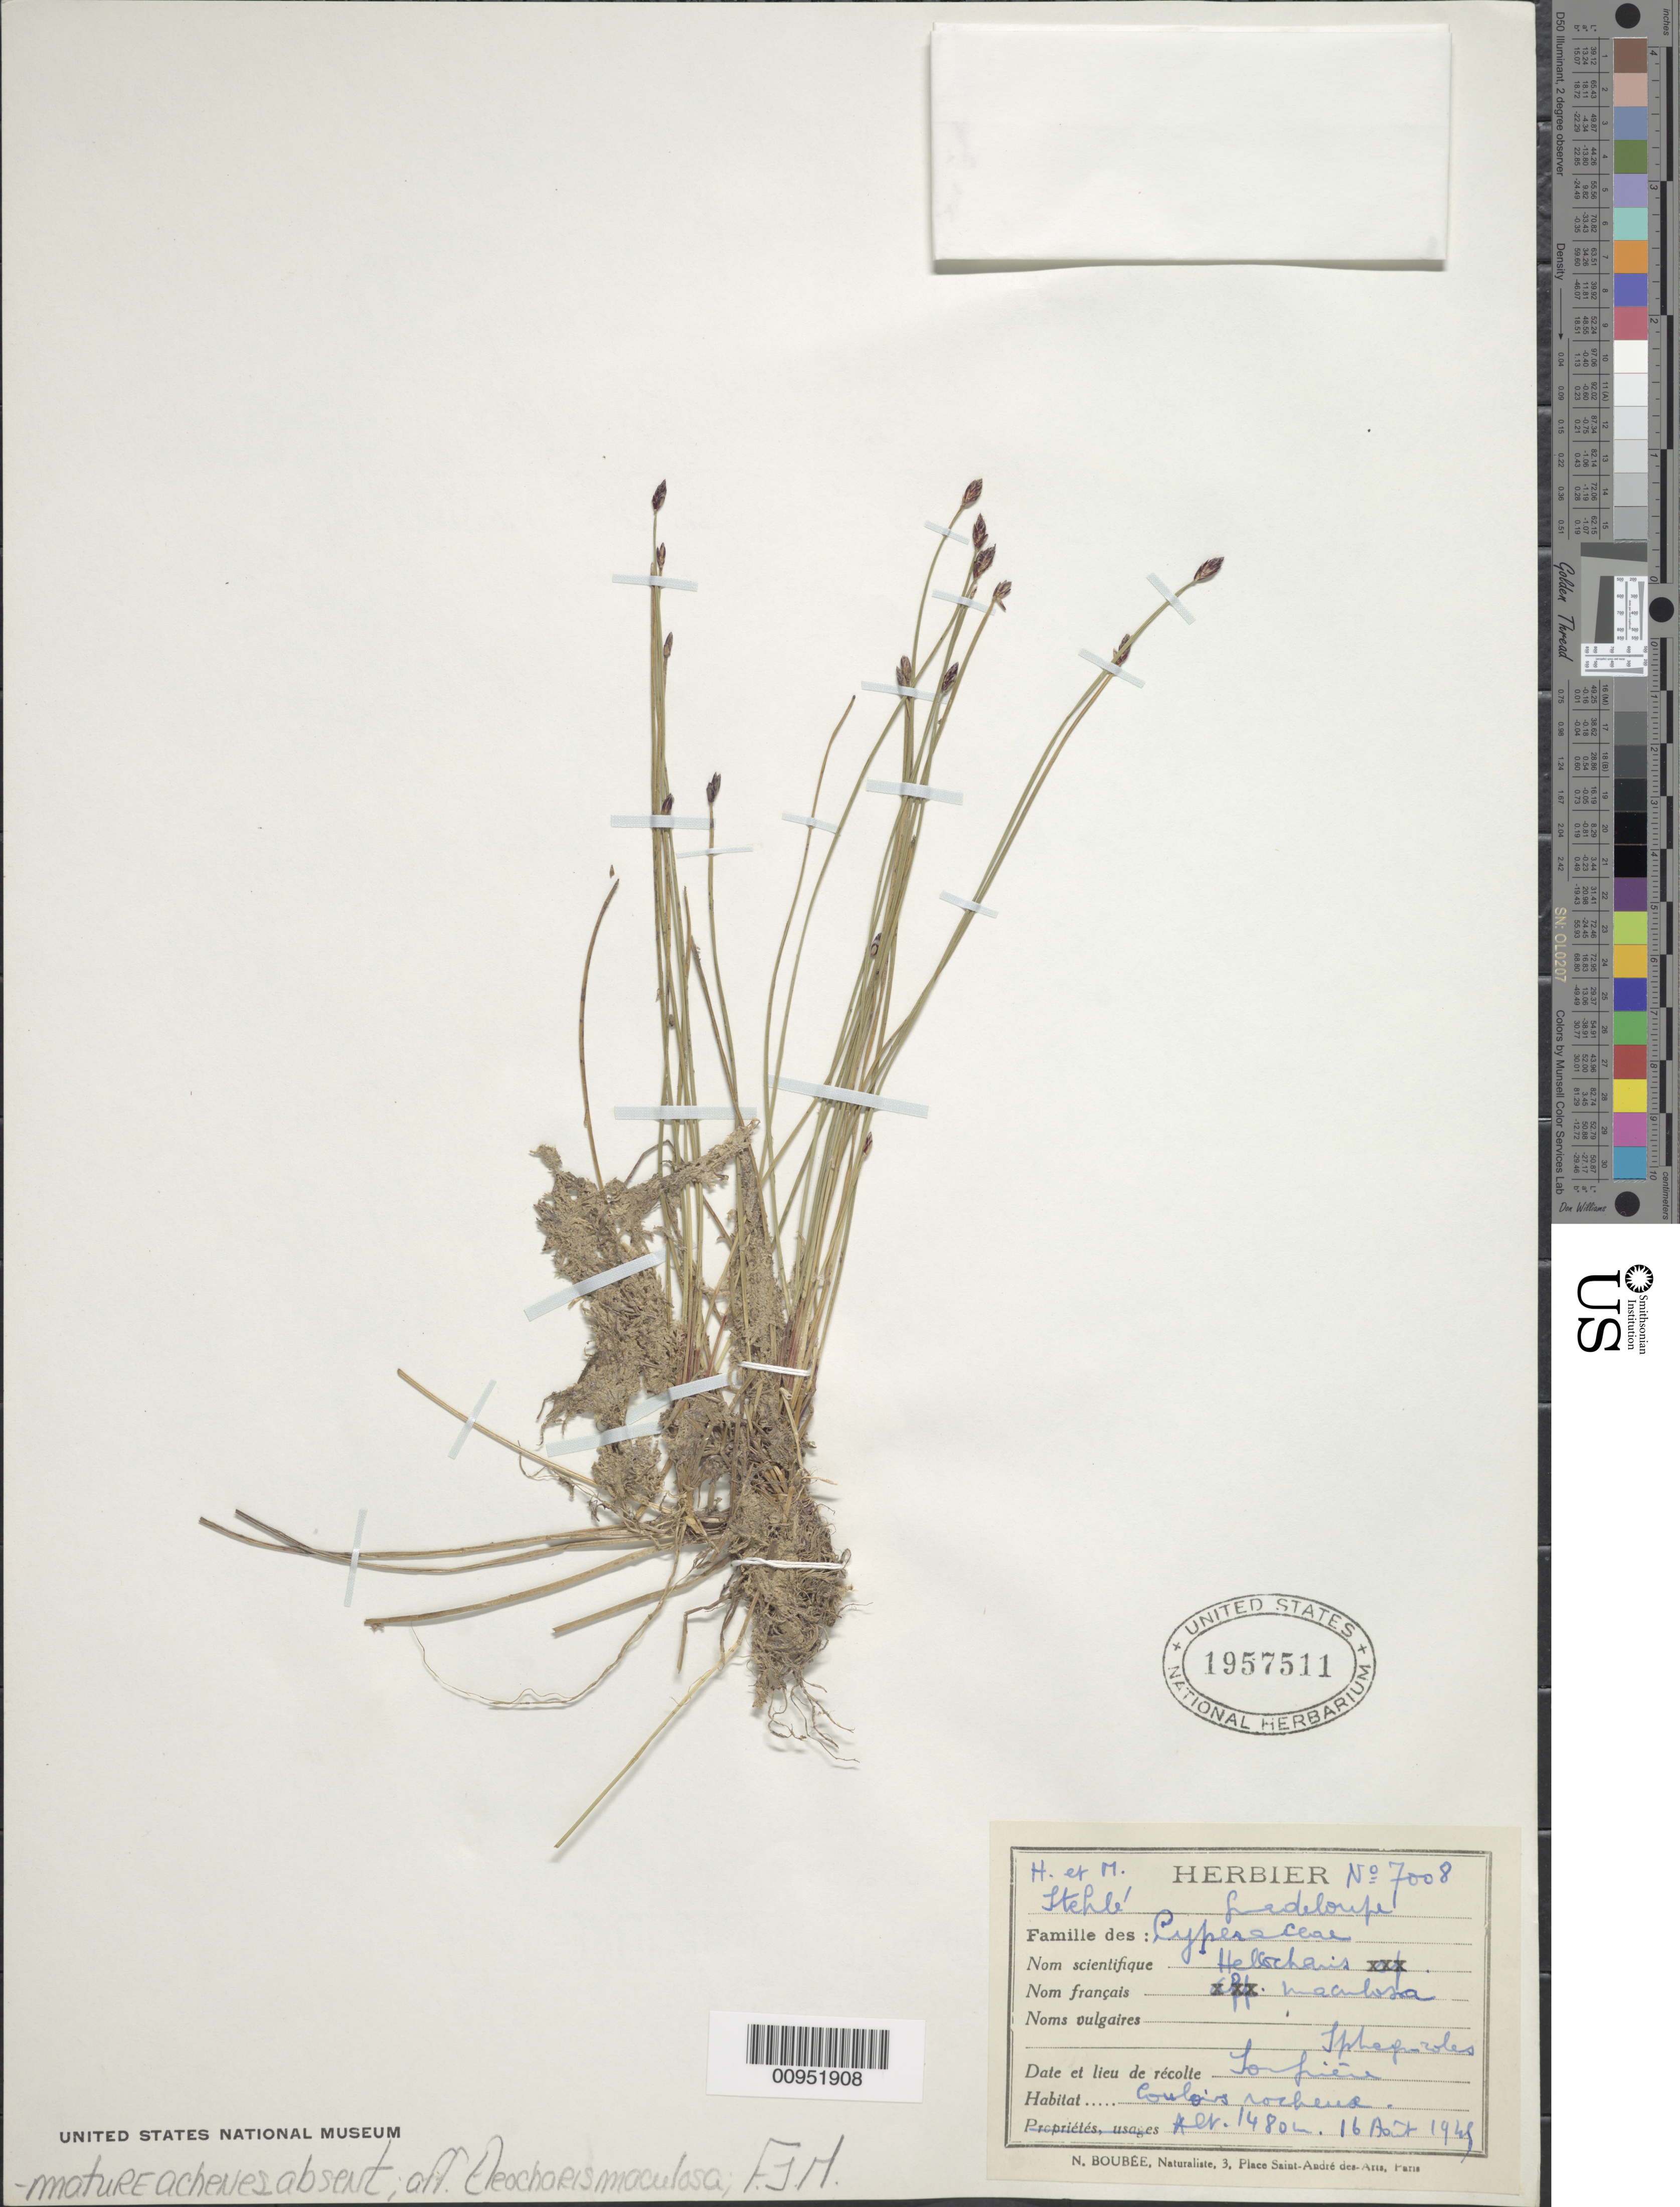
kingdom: Plantae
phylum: Tracheophyta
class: Liliopsida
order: Poales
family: Cyperaceae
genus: Eleocharis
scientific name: Eleocharis sp.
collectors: H. Stehlé & M. Stehlé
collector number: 7008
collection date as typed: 16 Aug 1945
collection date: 1945-08-16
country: Guadeloupe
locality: Soufriere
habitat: "couloirs rocheua"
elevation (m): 1480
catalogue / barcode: US 1957511